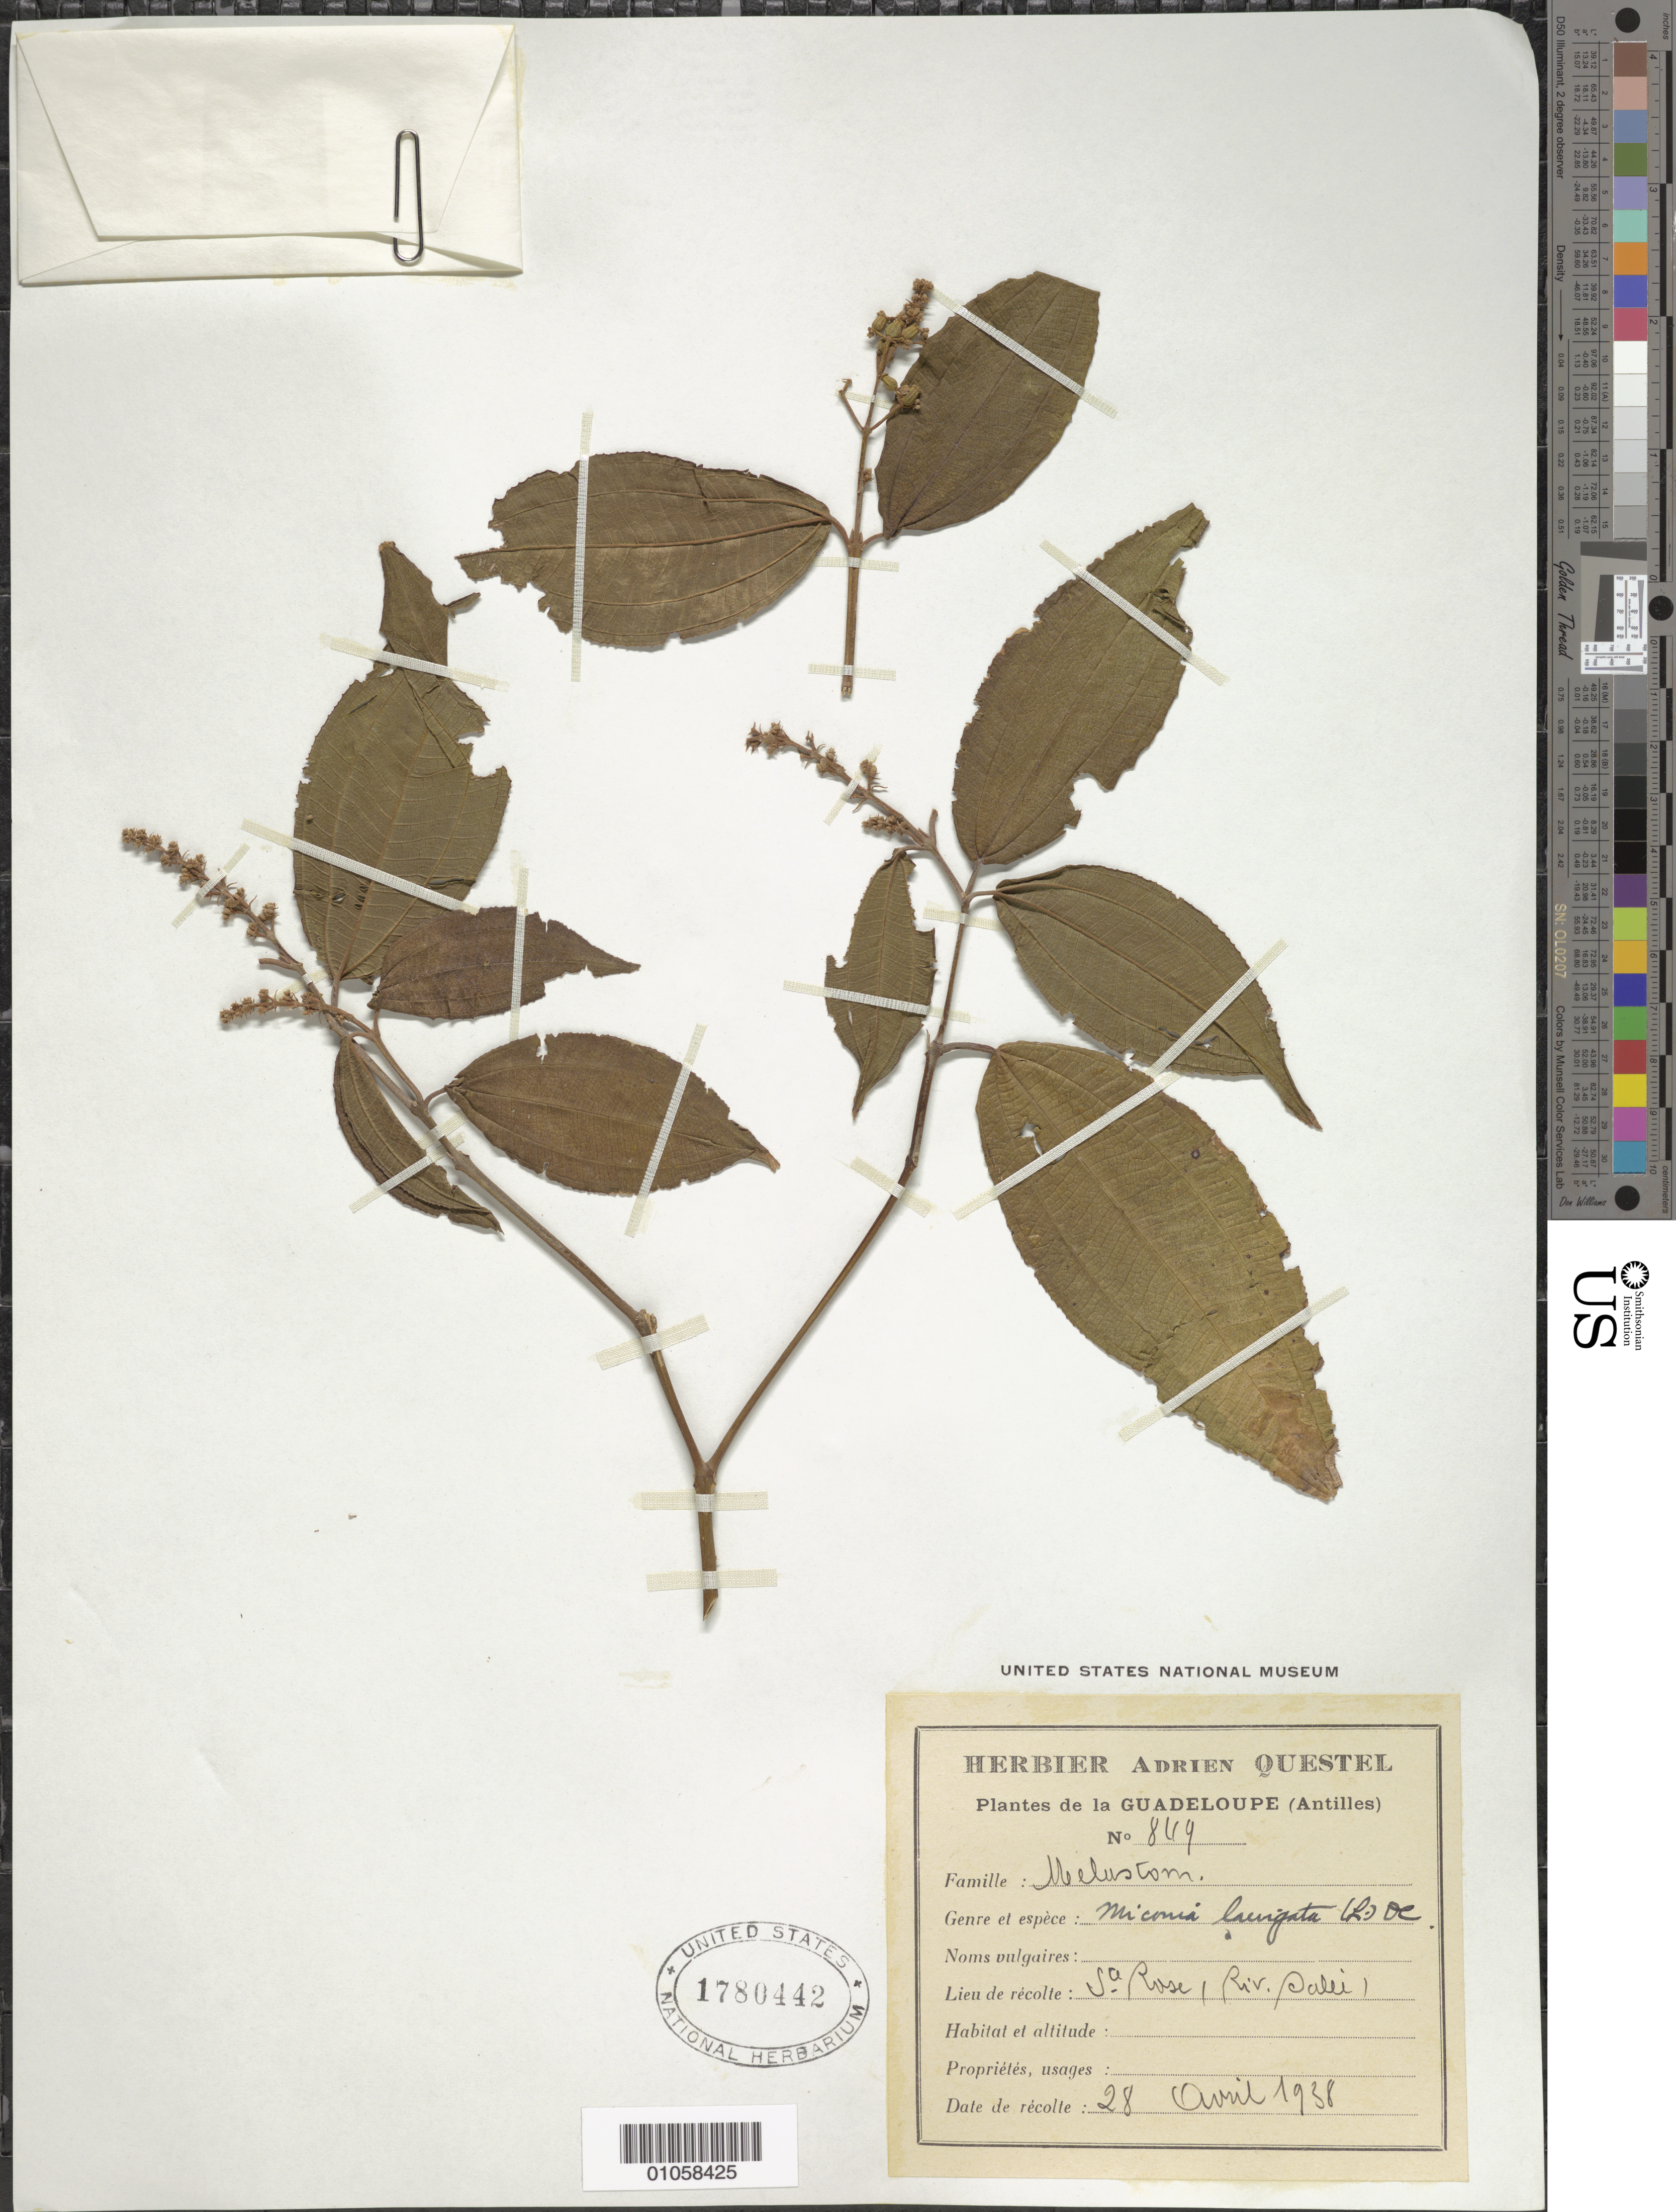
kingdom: Plantae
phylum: Tracheophyta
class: Magnoliopsida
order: Myrtales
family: Melastomataceae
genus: Miconia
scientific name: Miconia laevigata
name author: (L.) D. Don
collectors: A. Questel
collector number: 849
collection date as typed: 28 Apr 1938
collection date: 1938-04-28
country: Guadeloupe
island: Basse Terre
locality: St. Rose, Riv. Dalei [?]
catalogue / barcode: US 1780442